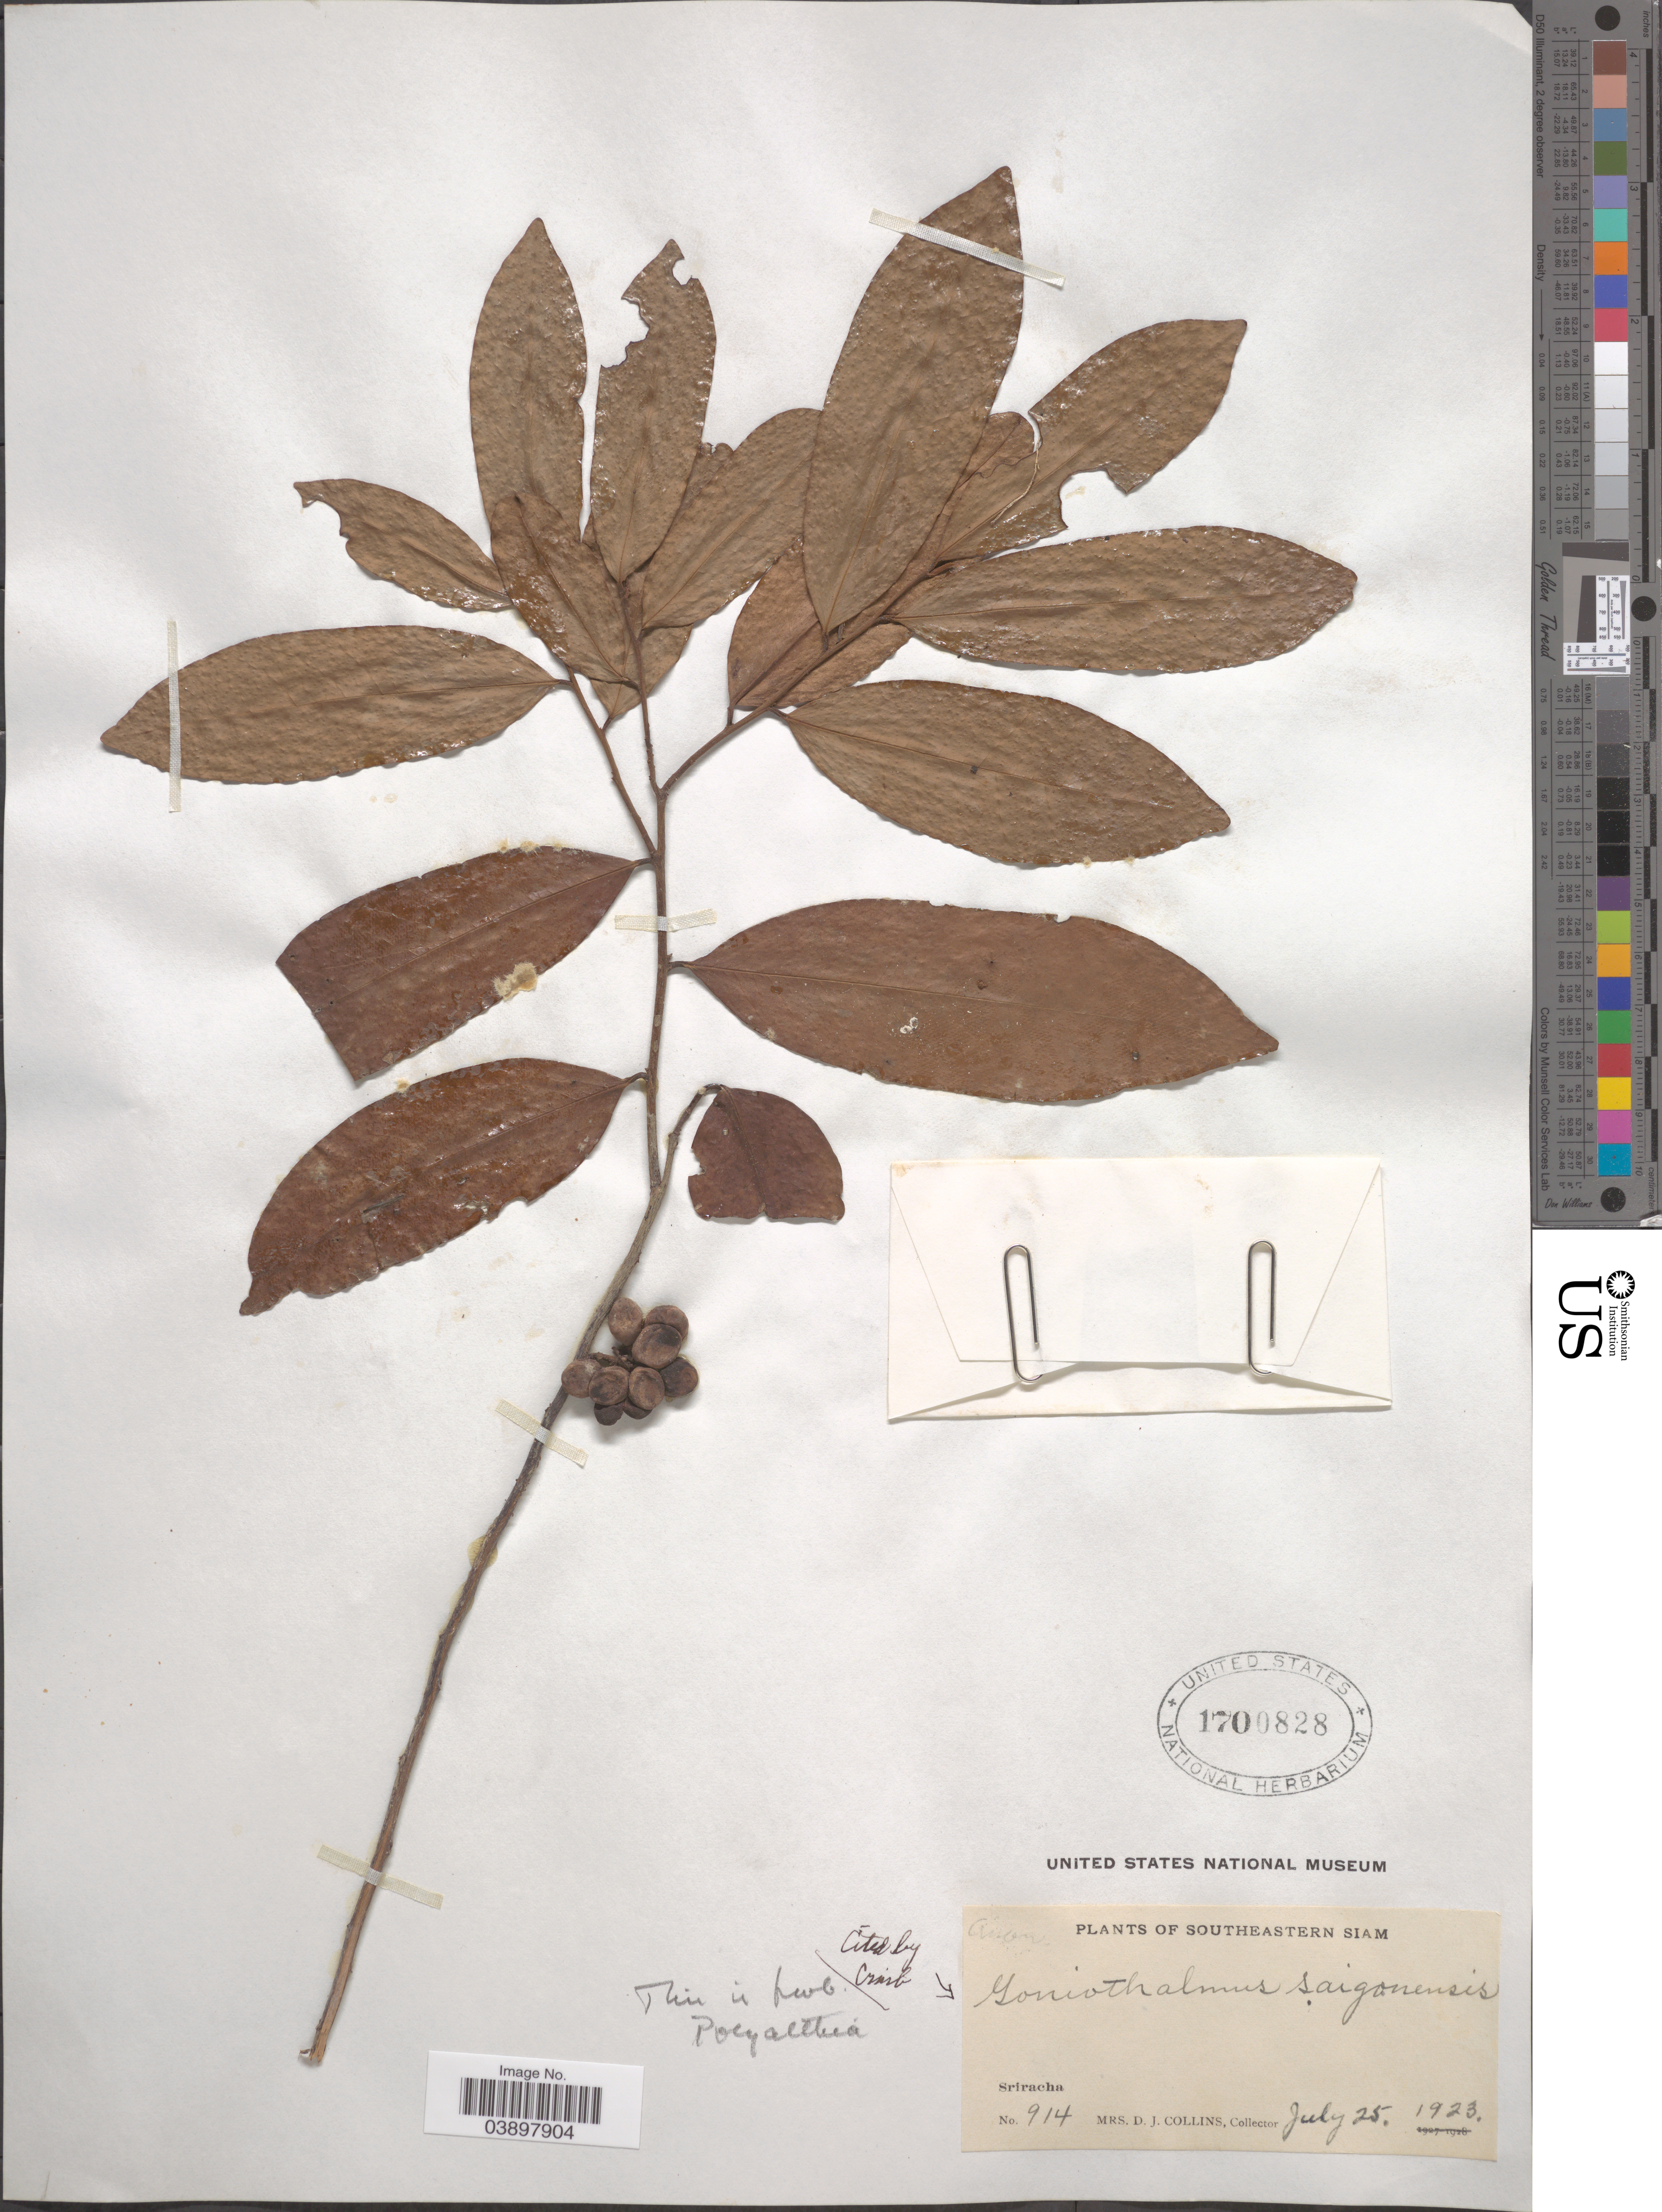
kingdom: Plantae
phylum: Tracheophyta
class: Magnoliopsida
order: Magnoliales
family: Annonaceae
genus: Goniothalamus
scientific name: Goniothalamus saigonensis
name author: Pierre ex Finet & Gagnep.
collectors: Mrs. D. J. Collins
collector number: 914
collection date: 1923-07-25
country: Thailand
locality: Southeastern Siam. Sriracha.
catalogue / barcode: US 1700828